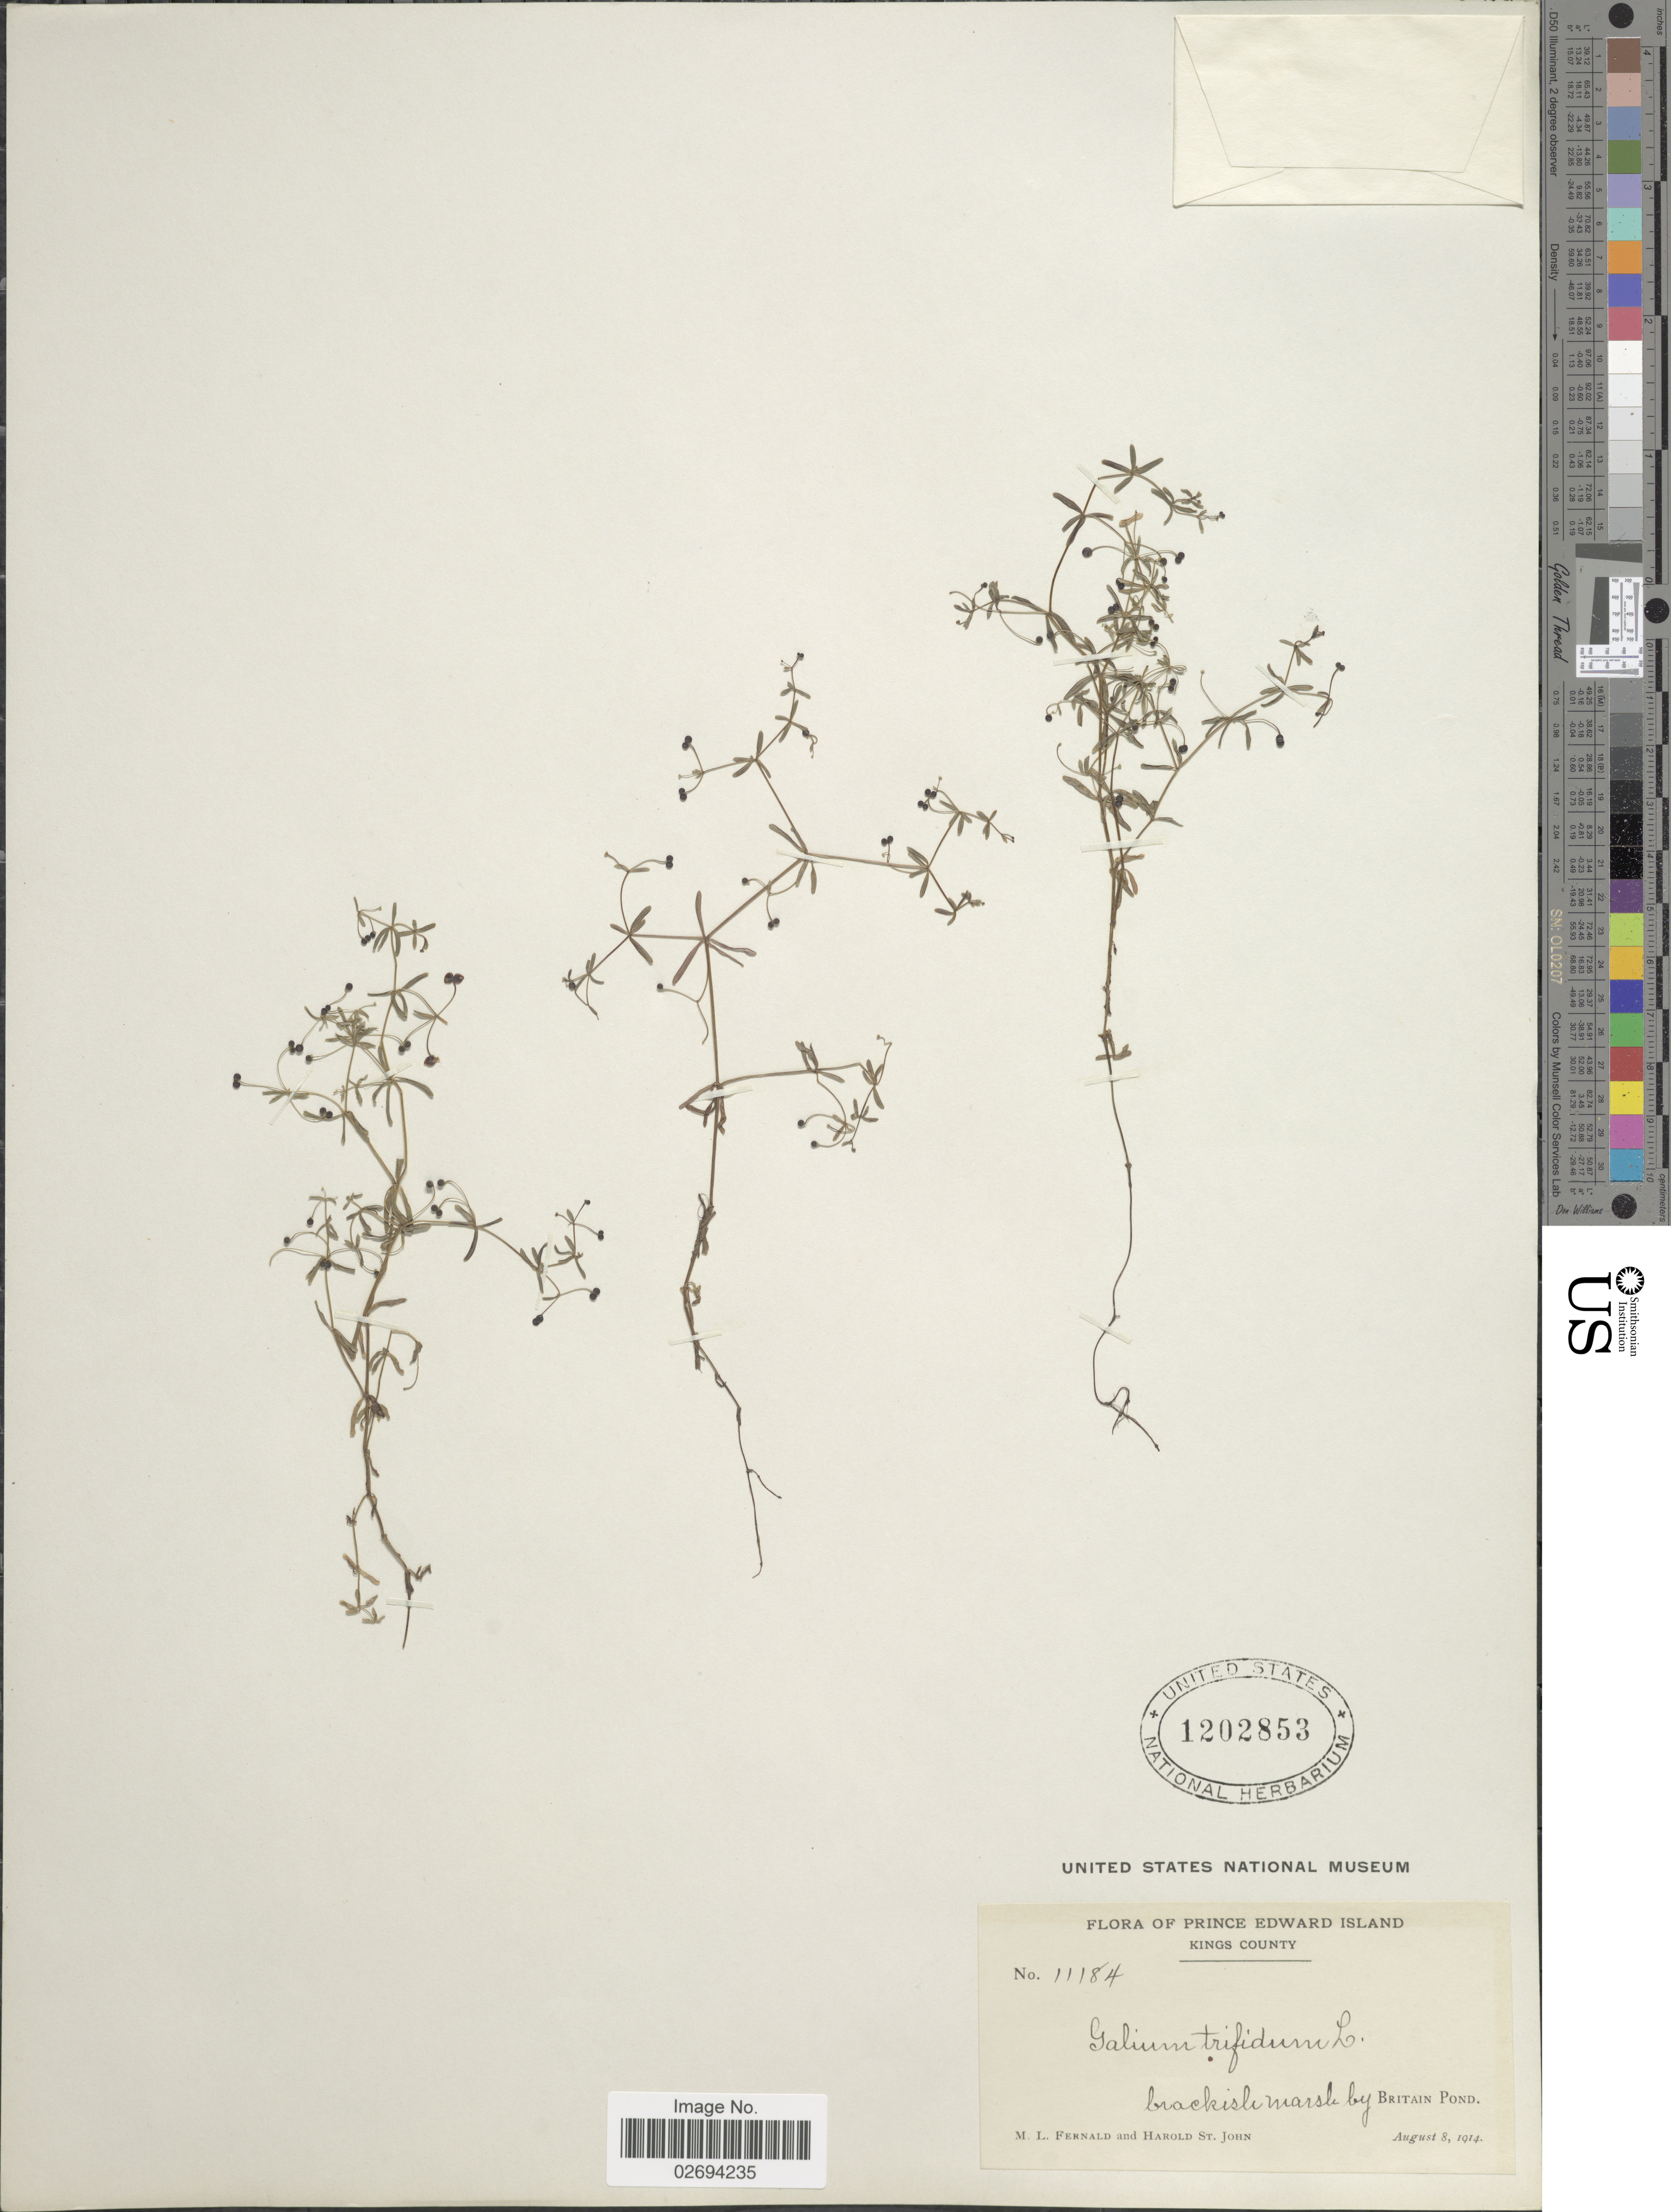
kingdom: Plantae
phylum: Tracheophyta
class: Magnoliopsida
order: Gentianales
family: Rubiaceae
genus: Galium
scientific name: Galium trifidum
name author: L.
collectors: M. L. Fernald & H. St. John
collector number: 11184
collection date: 1914-08-08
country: Canada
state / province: Prince Edward Island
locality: Kings County. Brackish marsh by Britain Pond.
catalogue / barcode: US 1202853